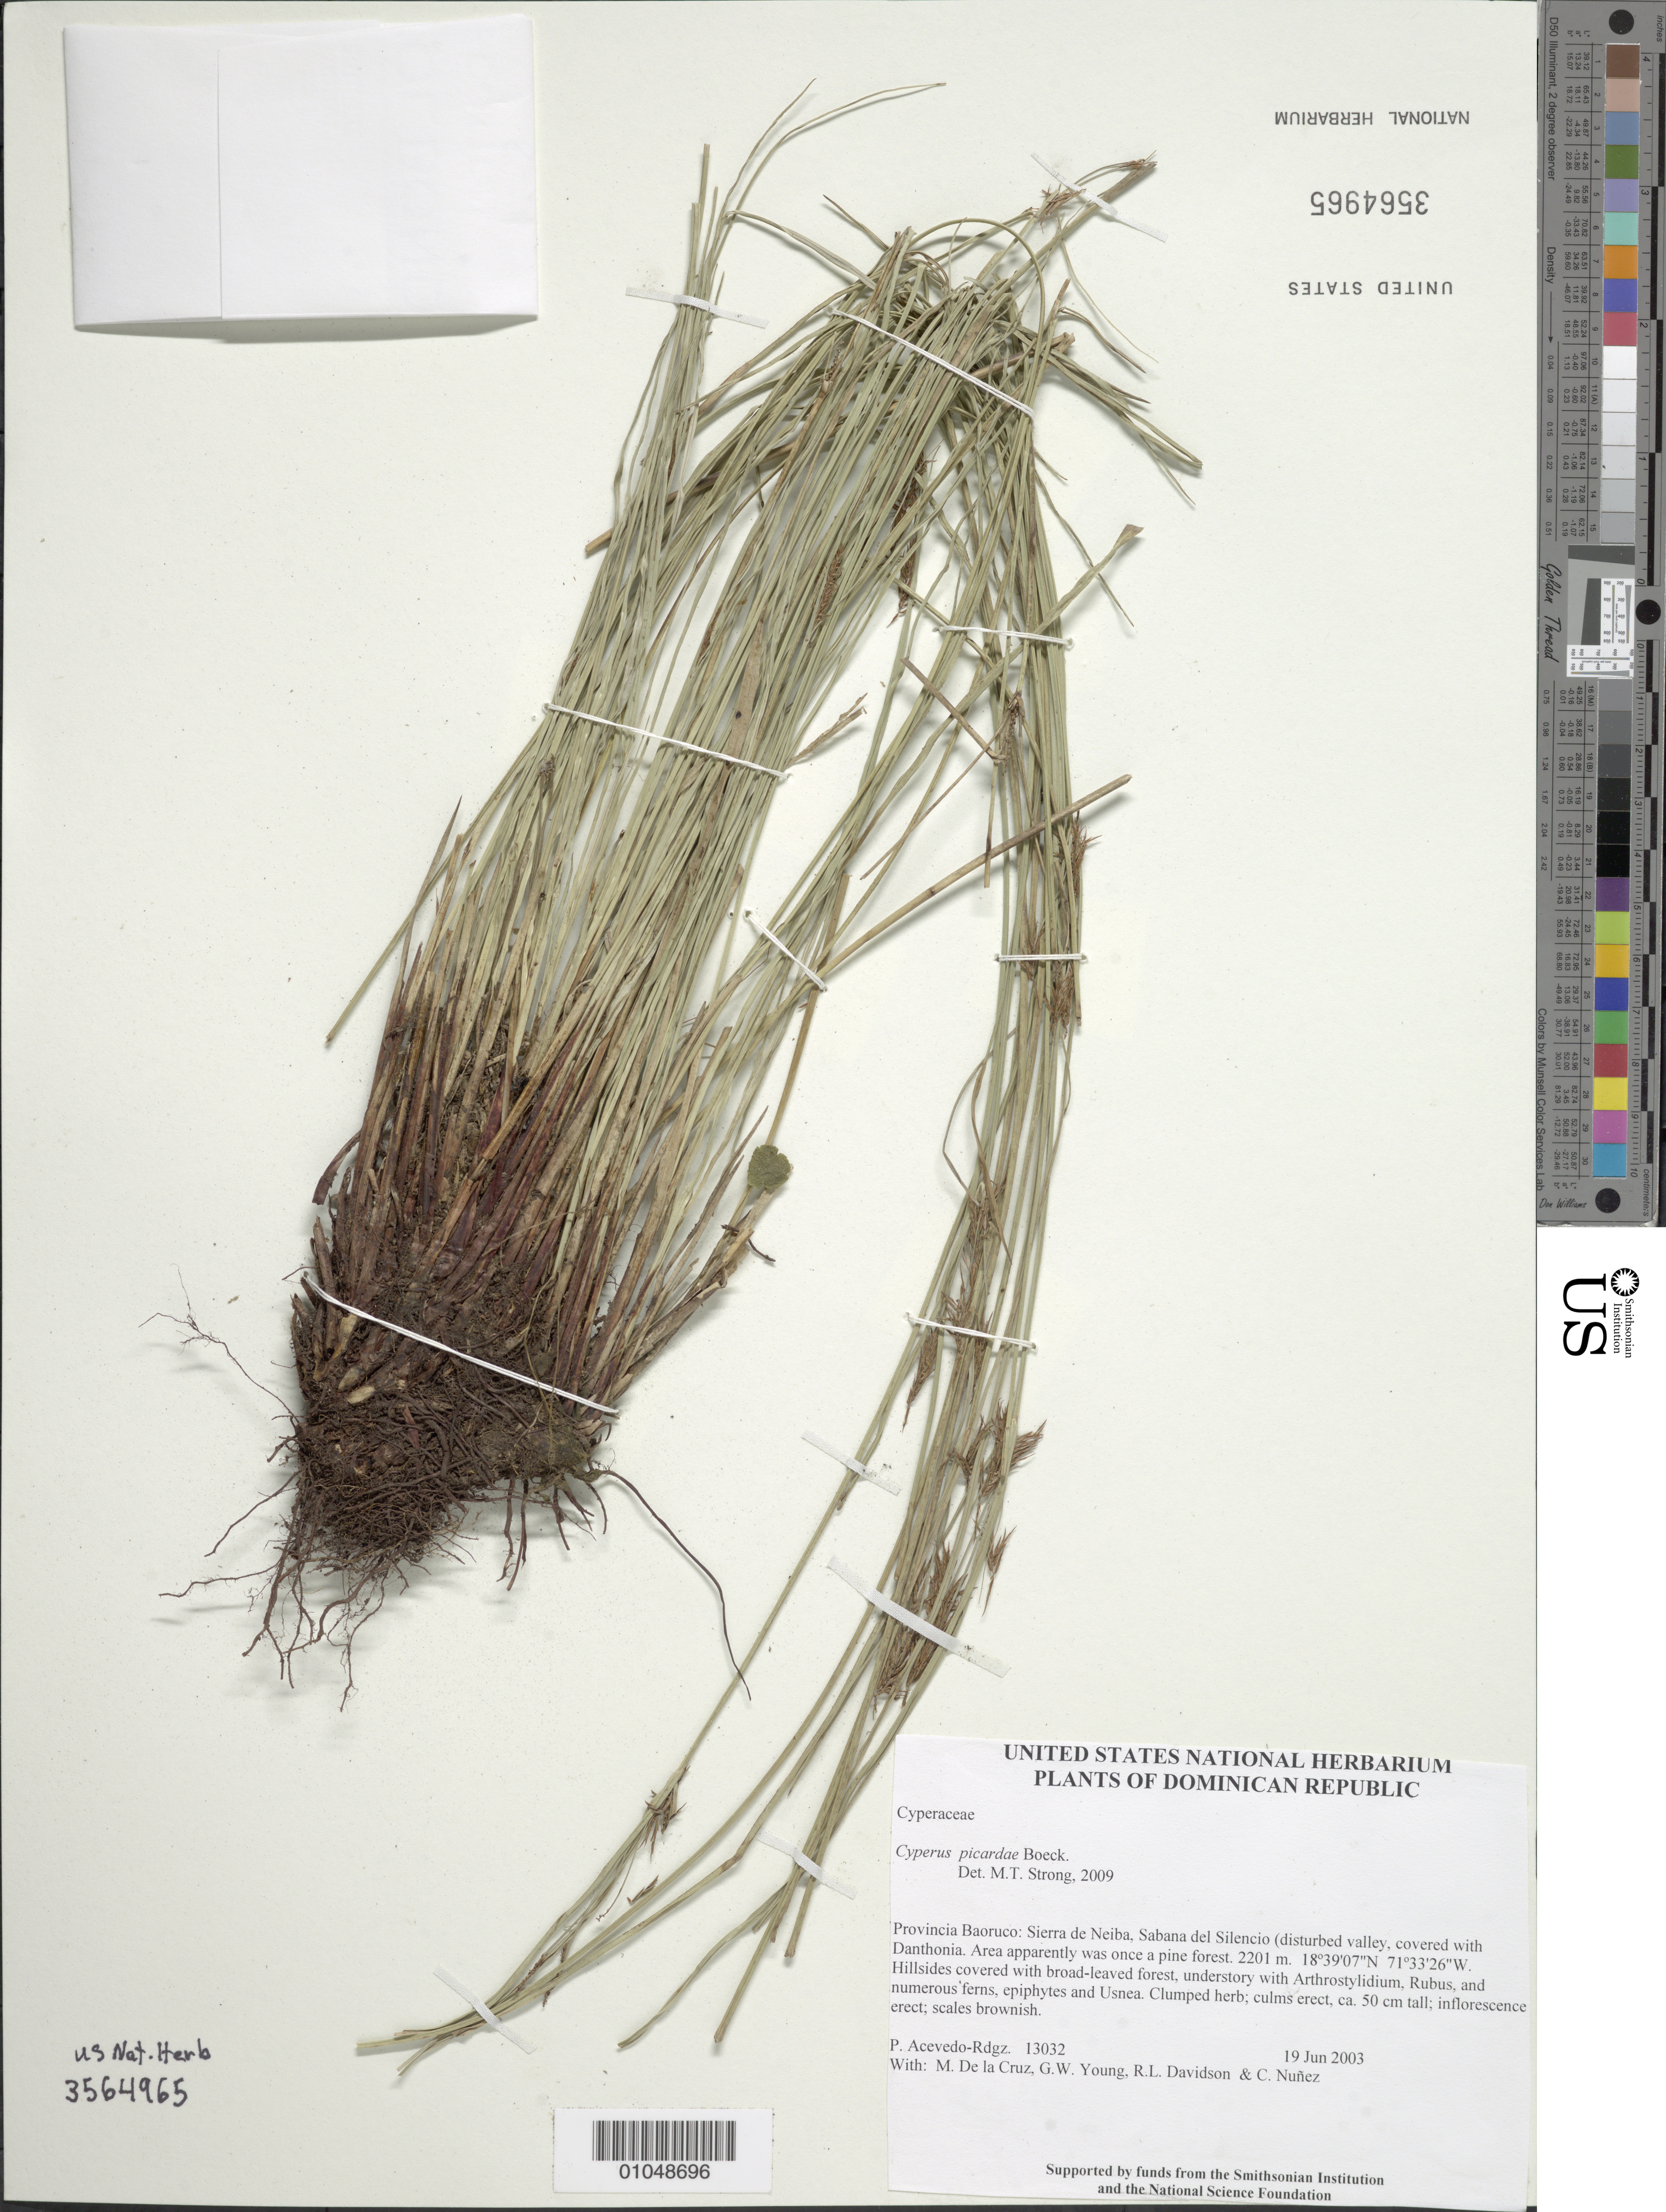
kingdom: Plantae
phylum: Tracheophyta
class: Liliopsida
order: Poales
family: Cyperaceae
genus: Cyperus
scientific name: Cyperus picardae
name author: Boeckeler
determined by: Strong, M. T., (US), Smithsonian Institution - National Museum of Natural History (UNITED STATES)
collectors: P. Acevedo-Rodr., M. de la Cruz, J. Rawlins, G. Young, R. Davidson & C. Nunez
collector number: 13032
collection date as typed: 19 Jun 2003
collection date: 2003-06-19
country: Dominican Republic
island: Hispaniola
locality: Provincia Baoruco: Sierra de Neiba, Sabana del Silencio (disturbed valley, covered with Danthonia. Area apparently was once a pine forest.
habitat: Hillsides covered with broad-leaved forest, understory with Arthrostylidium, Rubus, and numerous ferns, epiphytes and Usnea.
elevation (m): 2201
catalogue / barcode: US 3564965